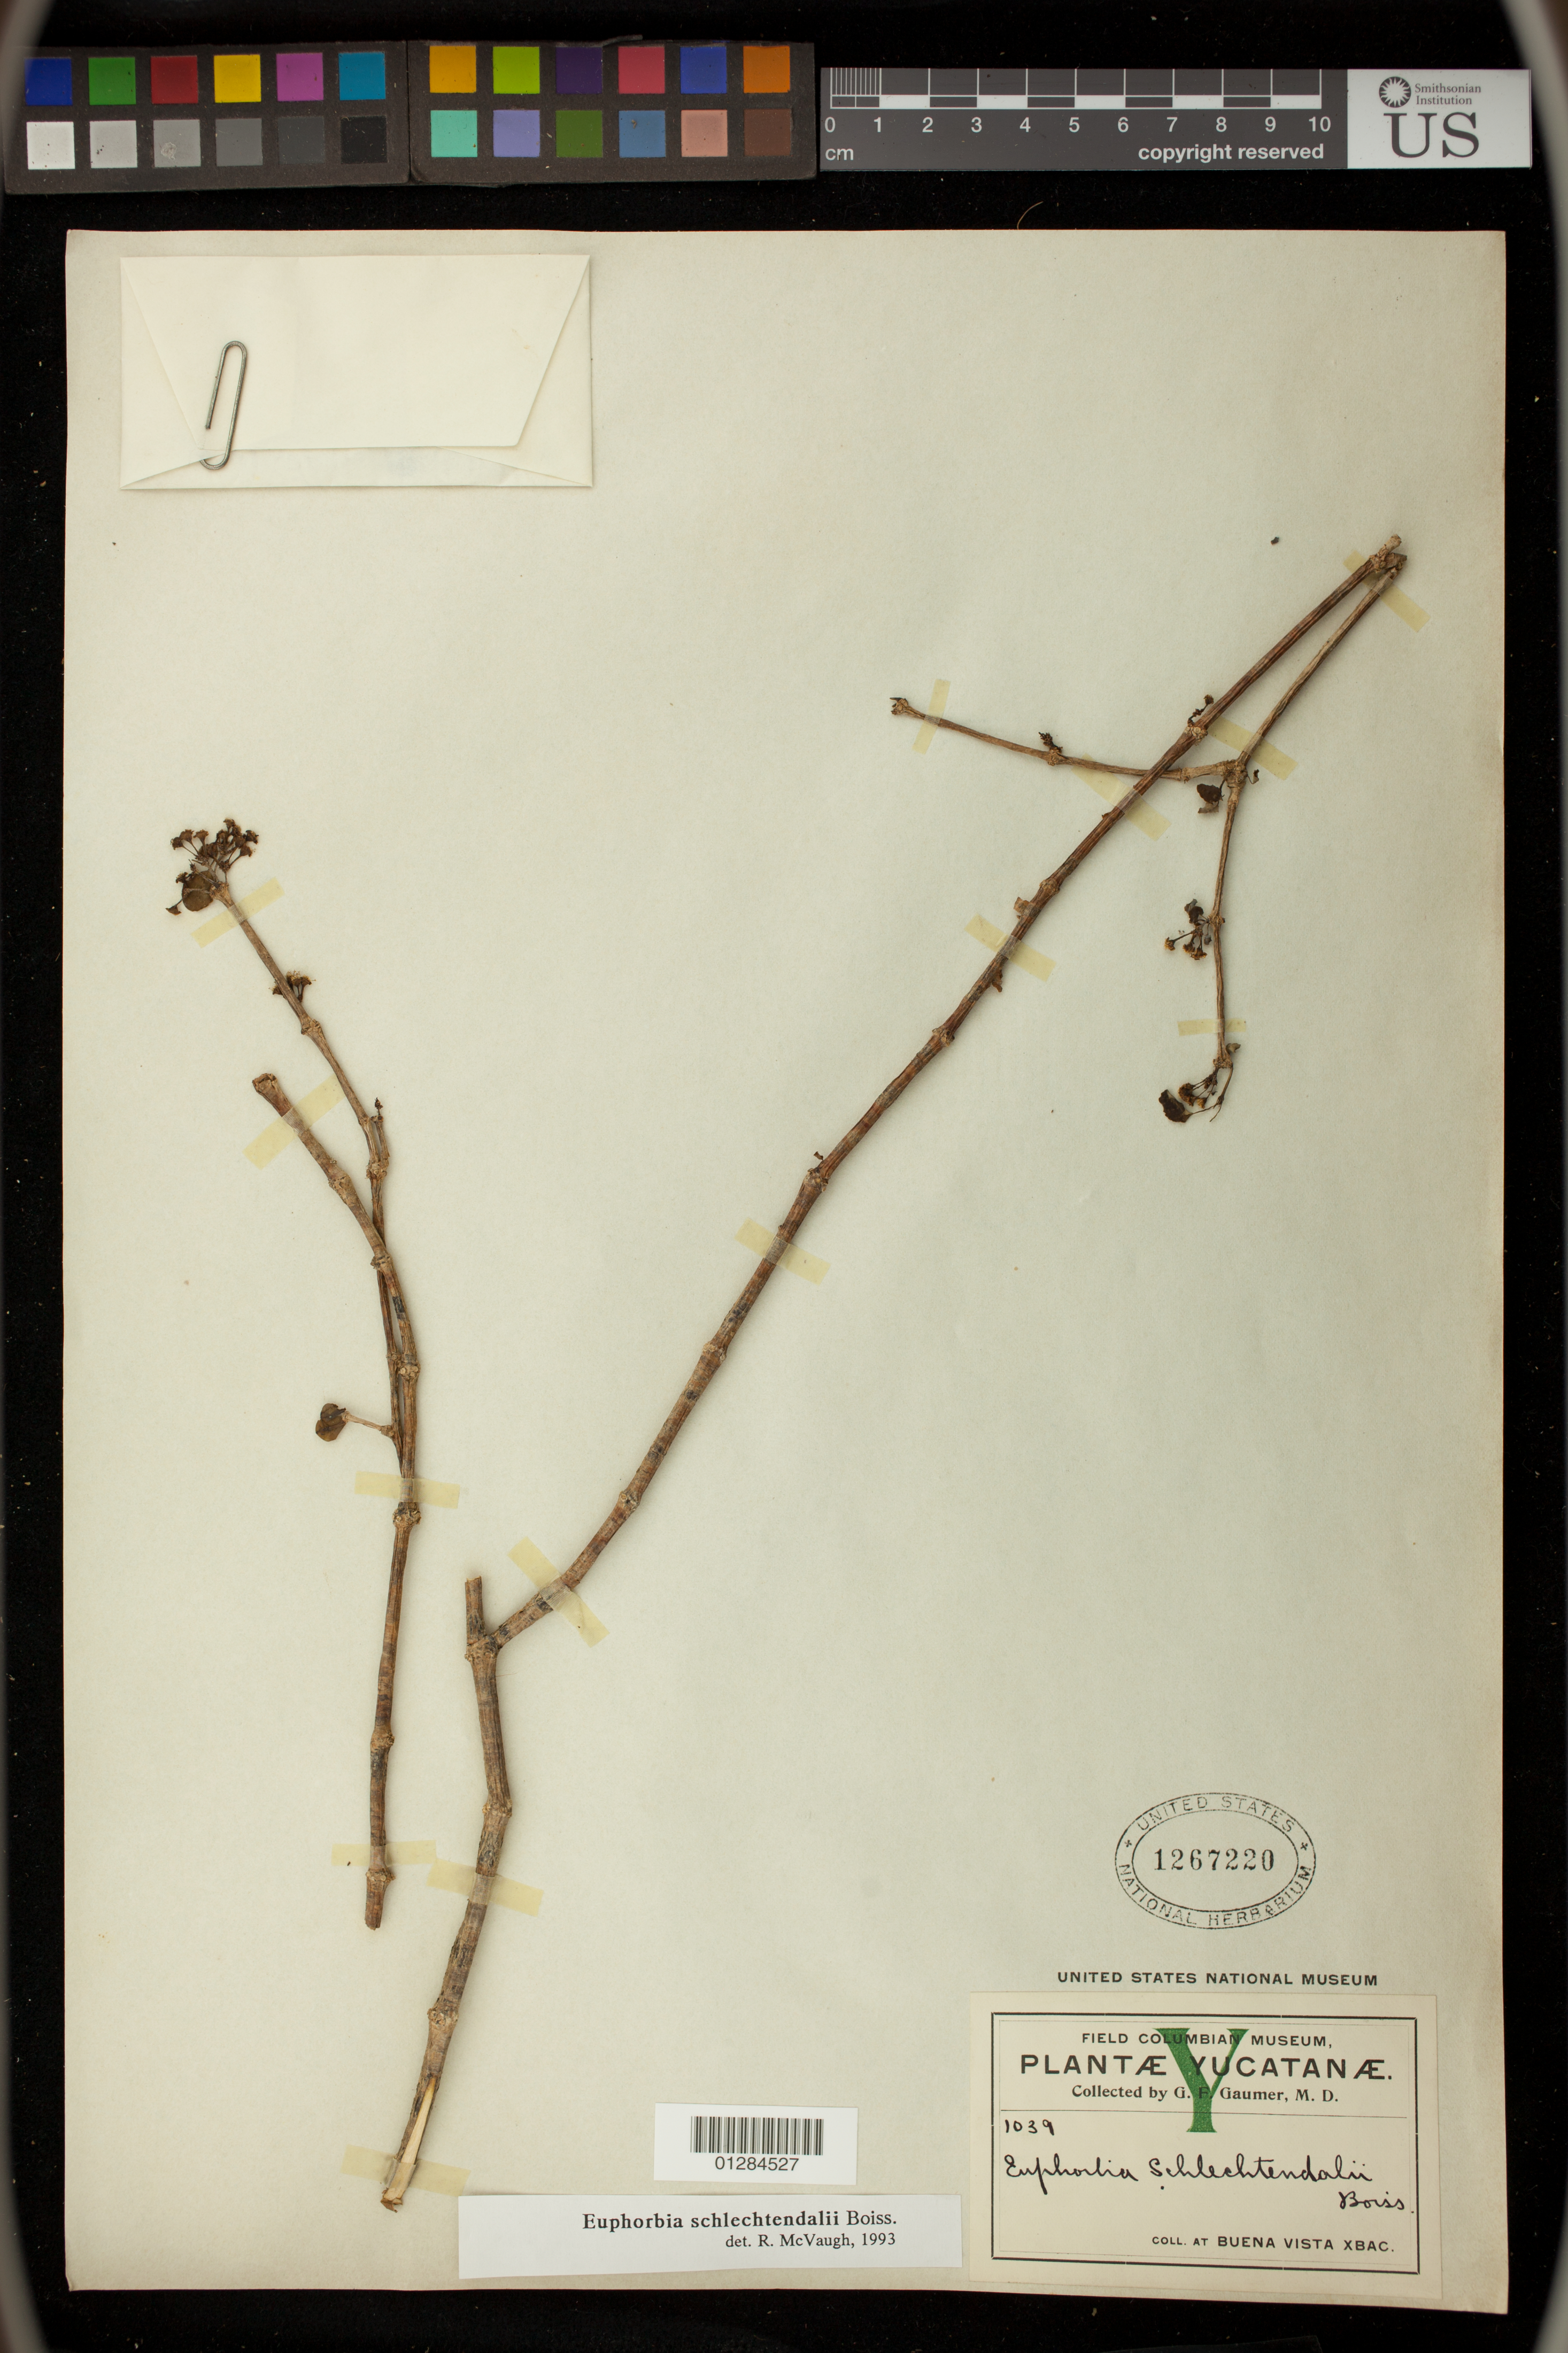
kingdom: Plantae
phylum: Tracheophyta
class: Magnoliopsida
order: Malpighiales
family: Euphorbiaceae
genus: Euphorbia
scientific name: Euphorbia schlechtendalii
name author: Boiss.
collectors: G. F. Gaumer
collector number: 1039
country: Mexico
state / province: Yucatán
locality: Buena Vista Xbac.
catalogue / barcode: US 1267220